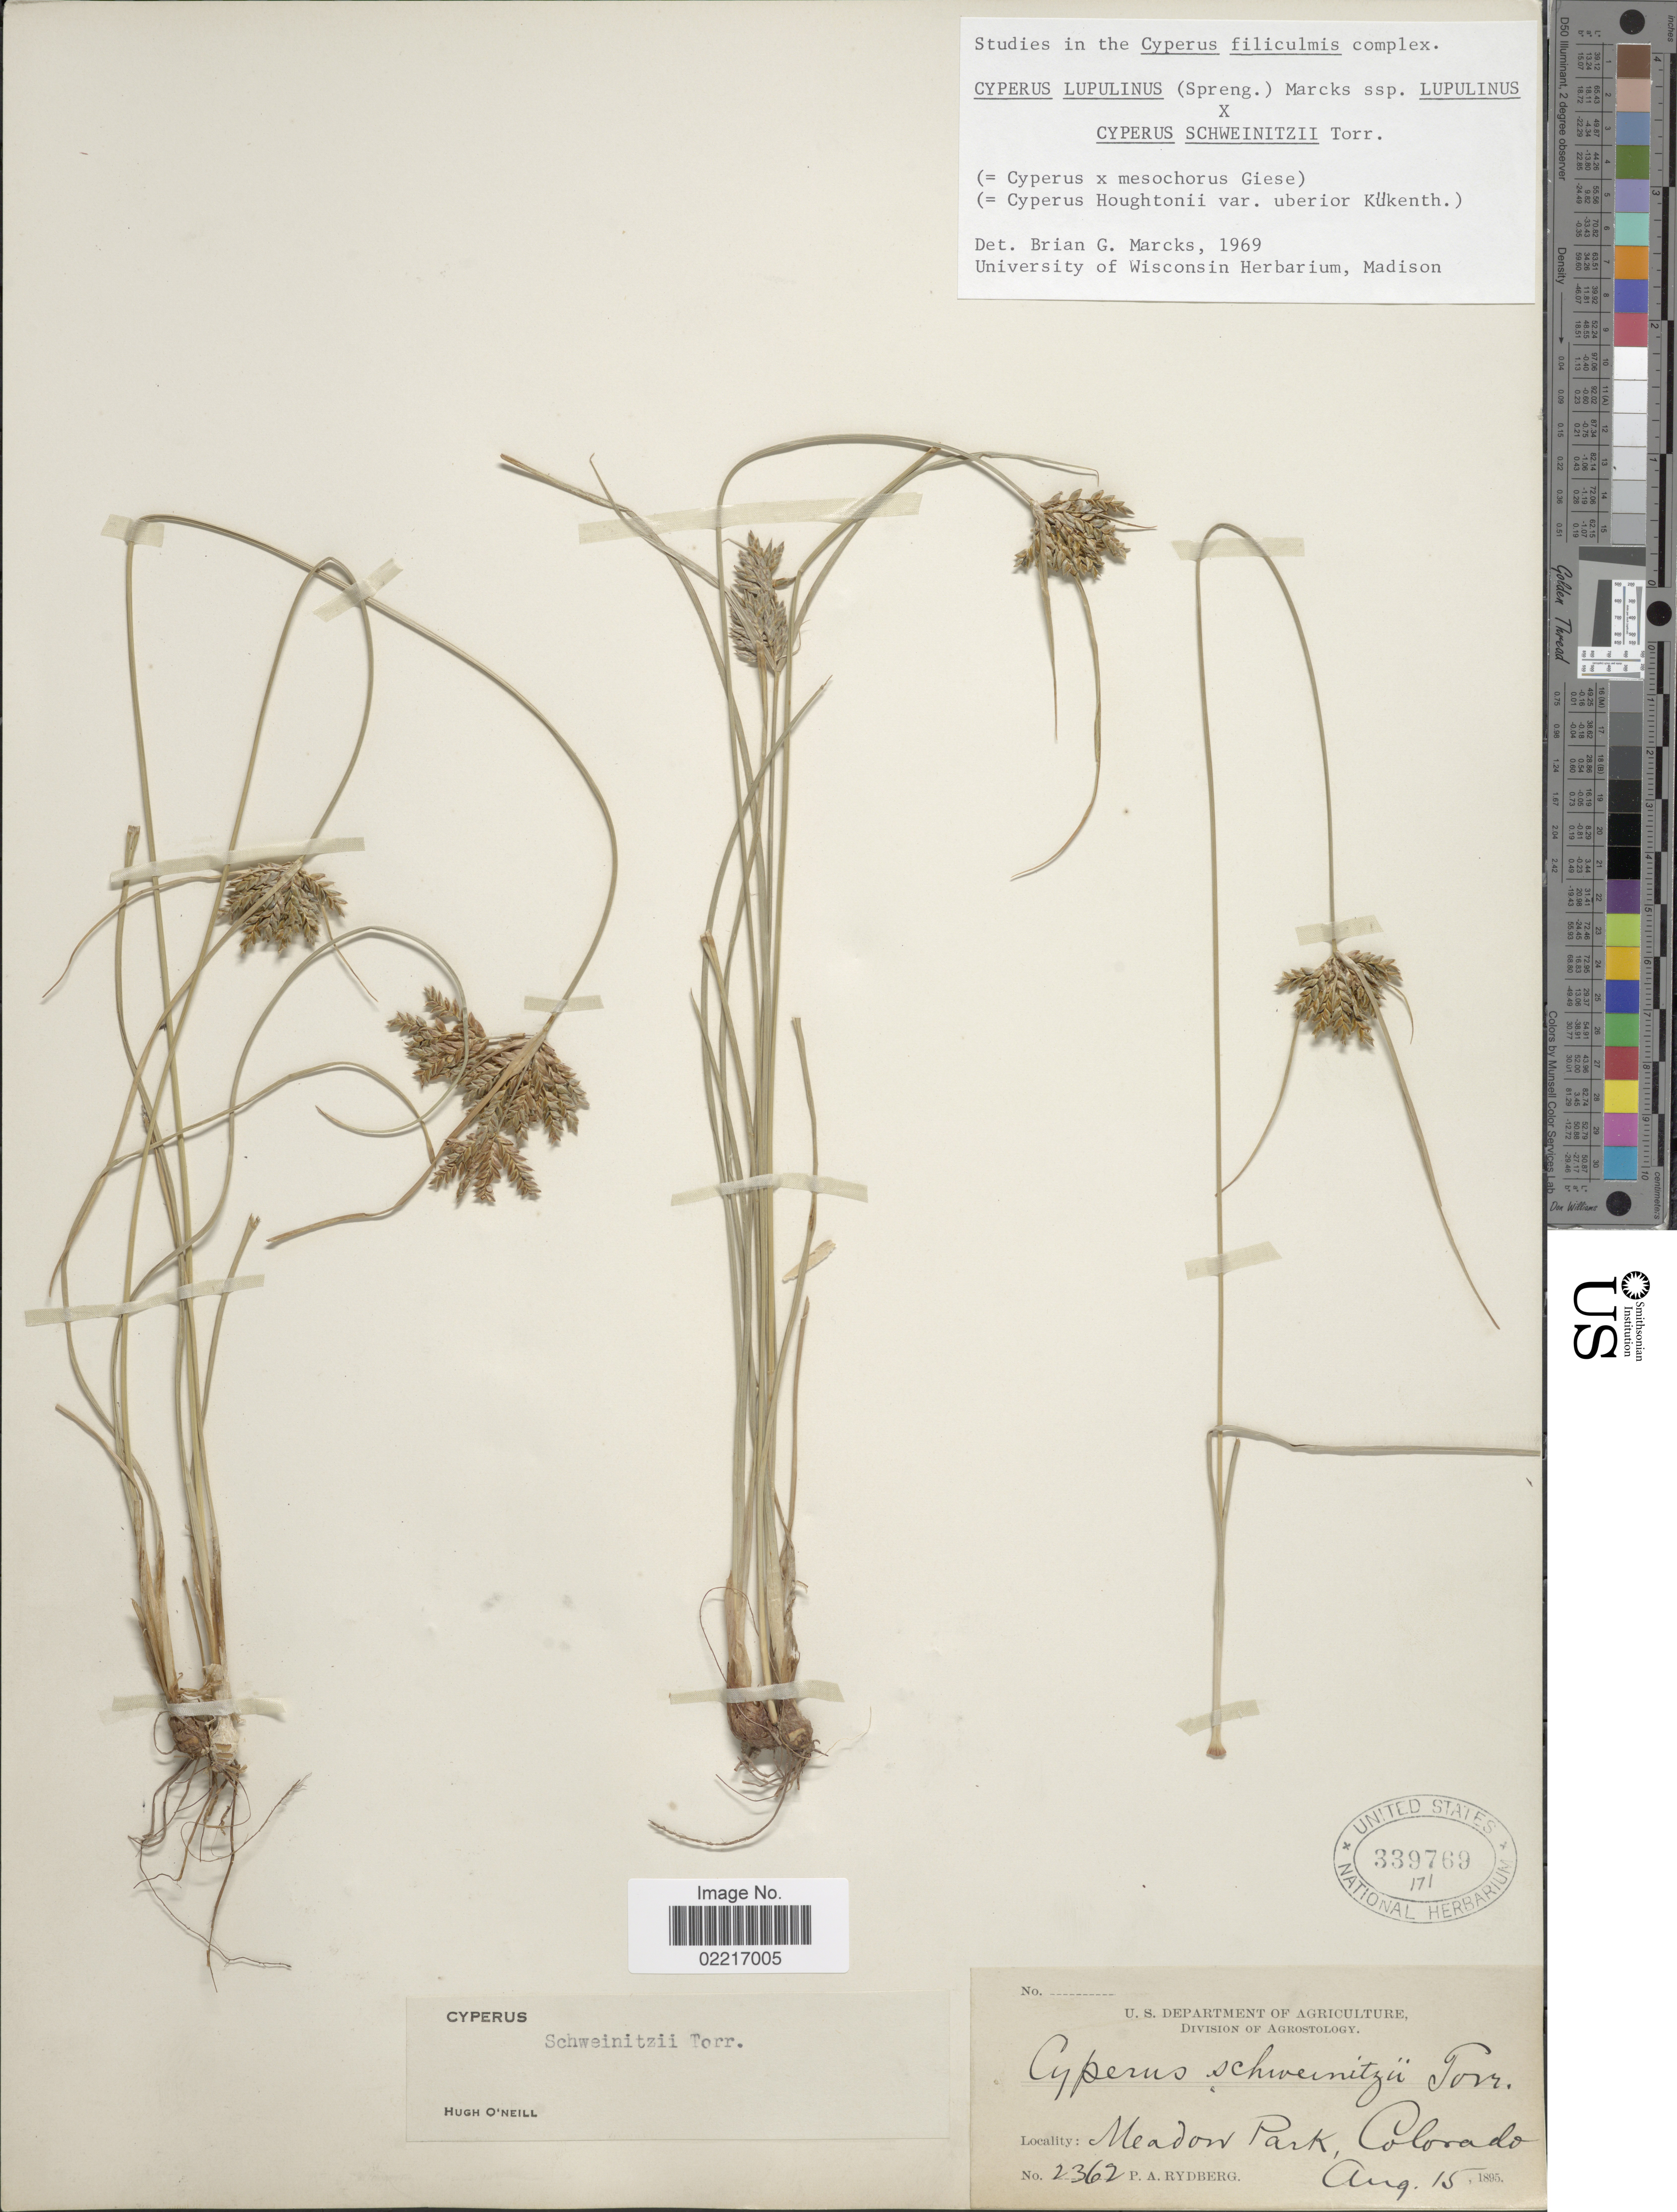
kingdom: Plantae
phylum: Tracheophyta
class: Liliopsida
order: Poales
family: Cyperaceae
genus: Cyperus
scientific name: Cyperus lupulinus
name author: (Spreng.) Marcks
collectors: P. A. Rydberg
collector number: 2362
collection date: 1895-08-15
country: United States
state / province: Colorado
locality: Meadow Park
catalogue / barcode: US 339769